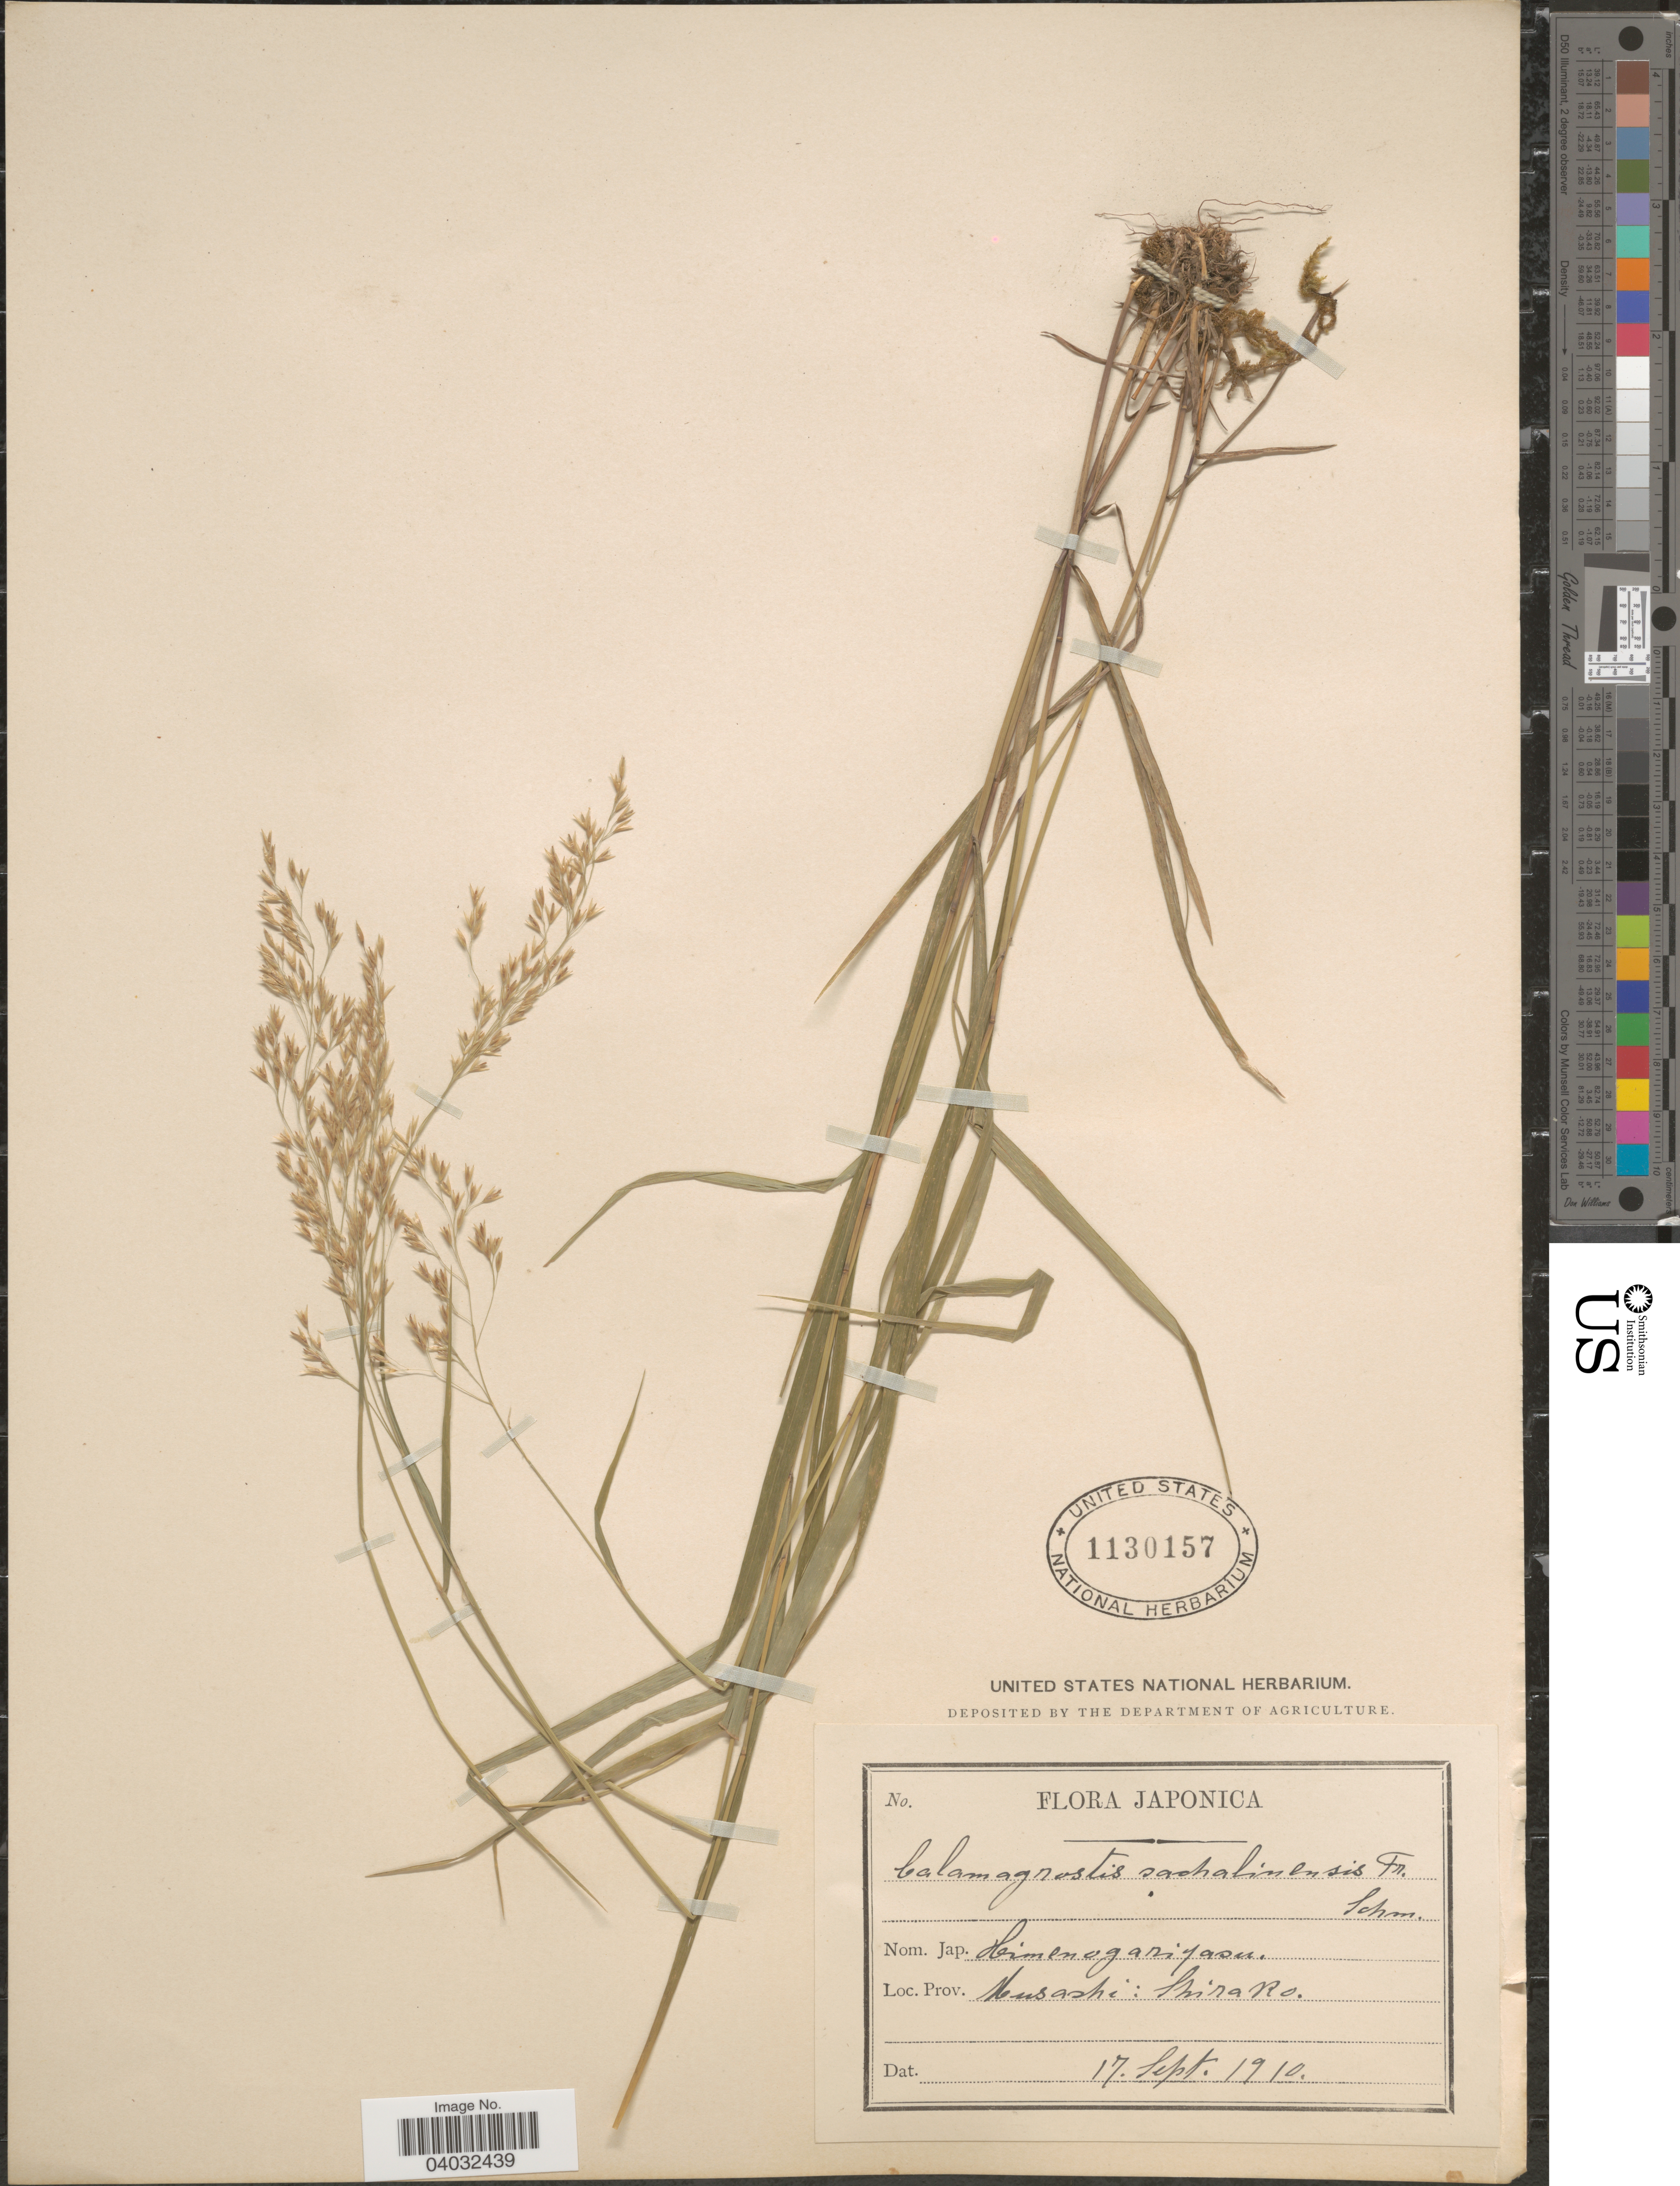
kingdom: Plantae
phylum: Tracheophyta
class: Liliopsida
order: Poales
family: Poaceae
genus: Calamagrostis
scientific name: Calamagrostis sachalinensis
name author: F. Schmidt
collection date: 1910-09-17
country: Japan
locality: Prov. Musashi: Shirako.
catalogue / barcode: US 1130157